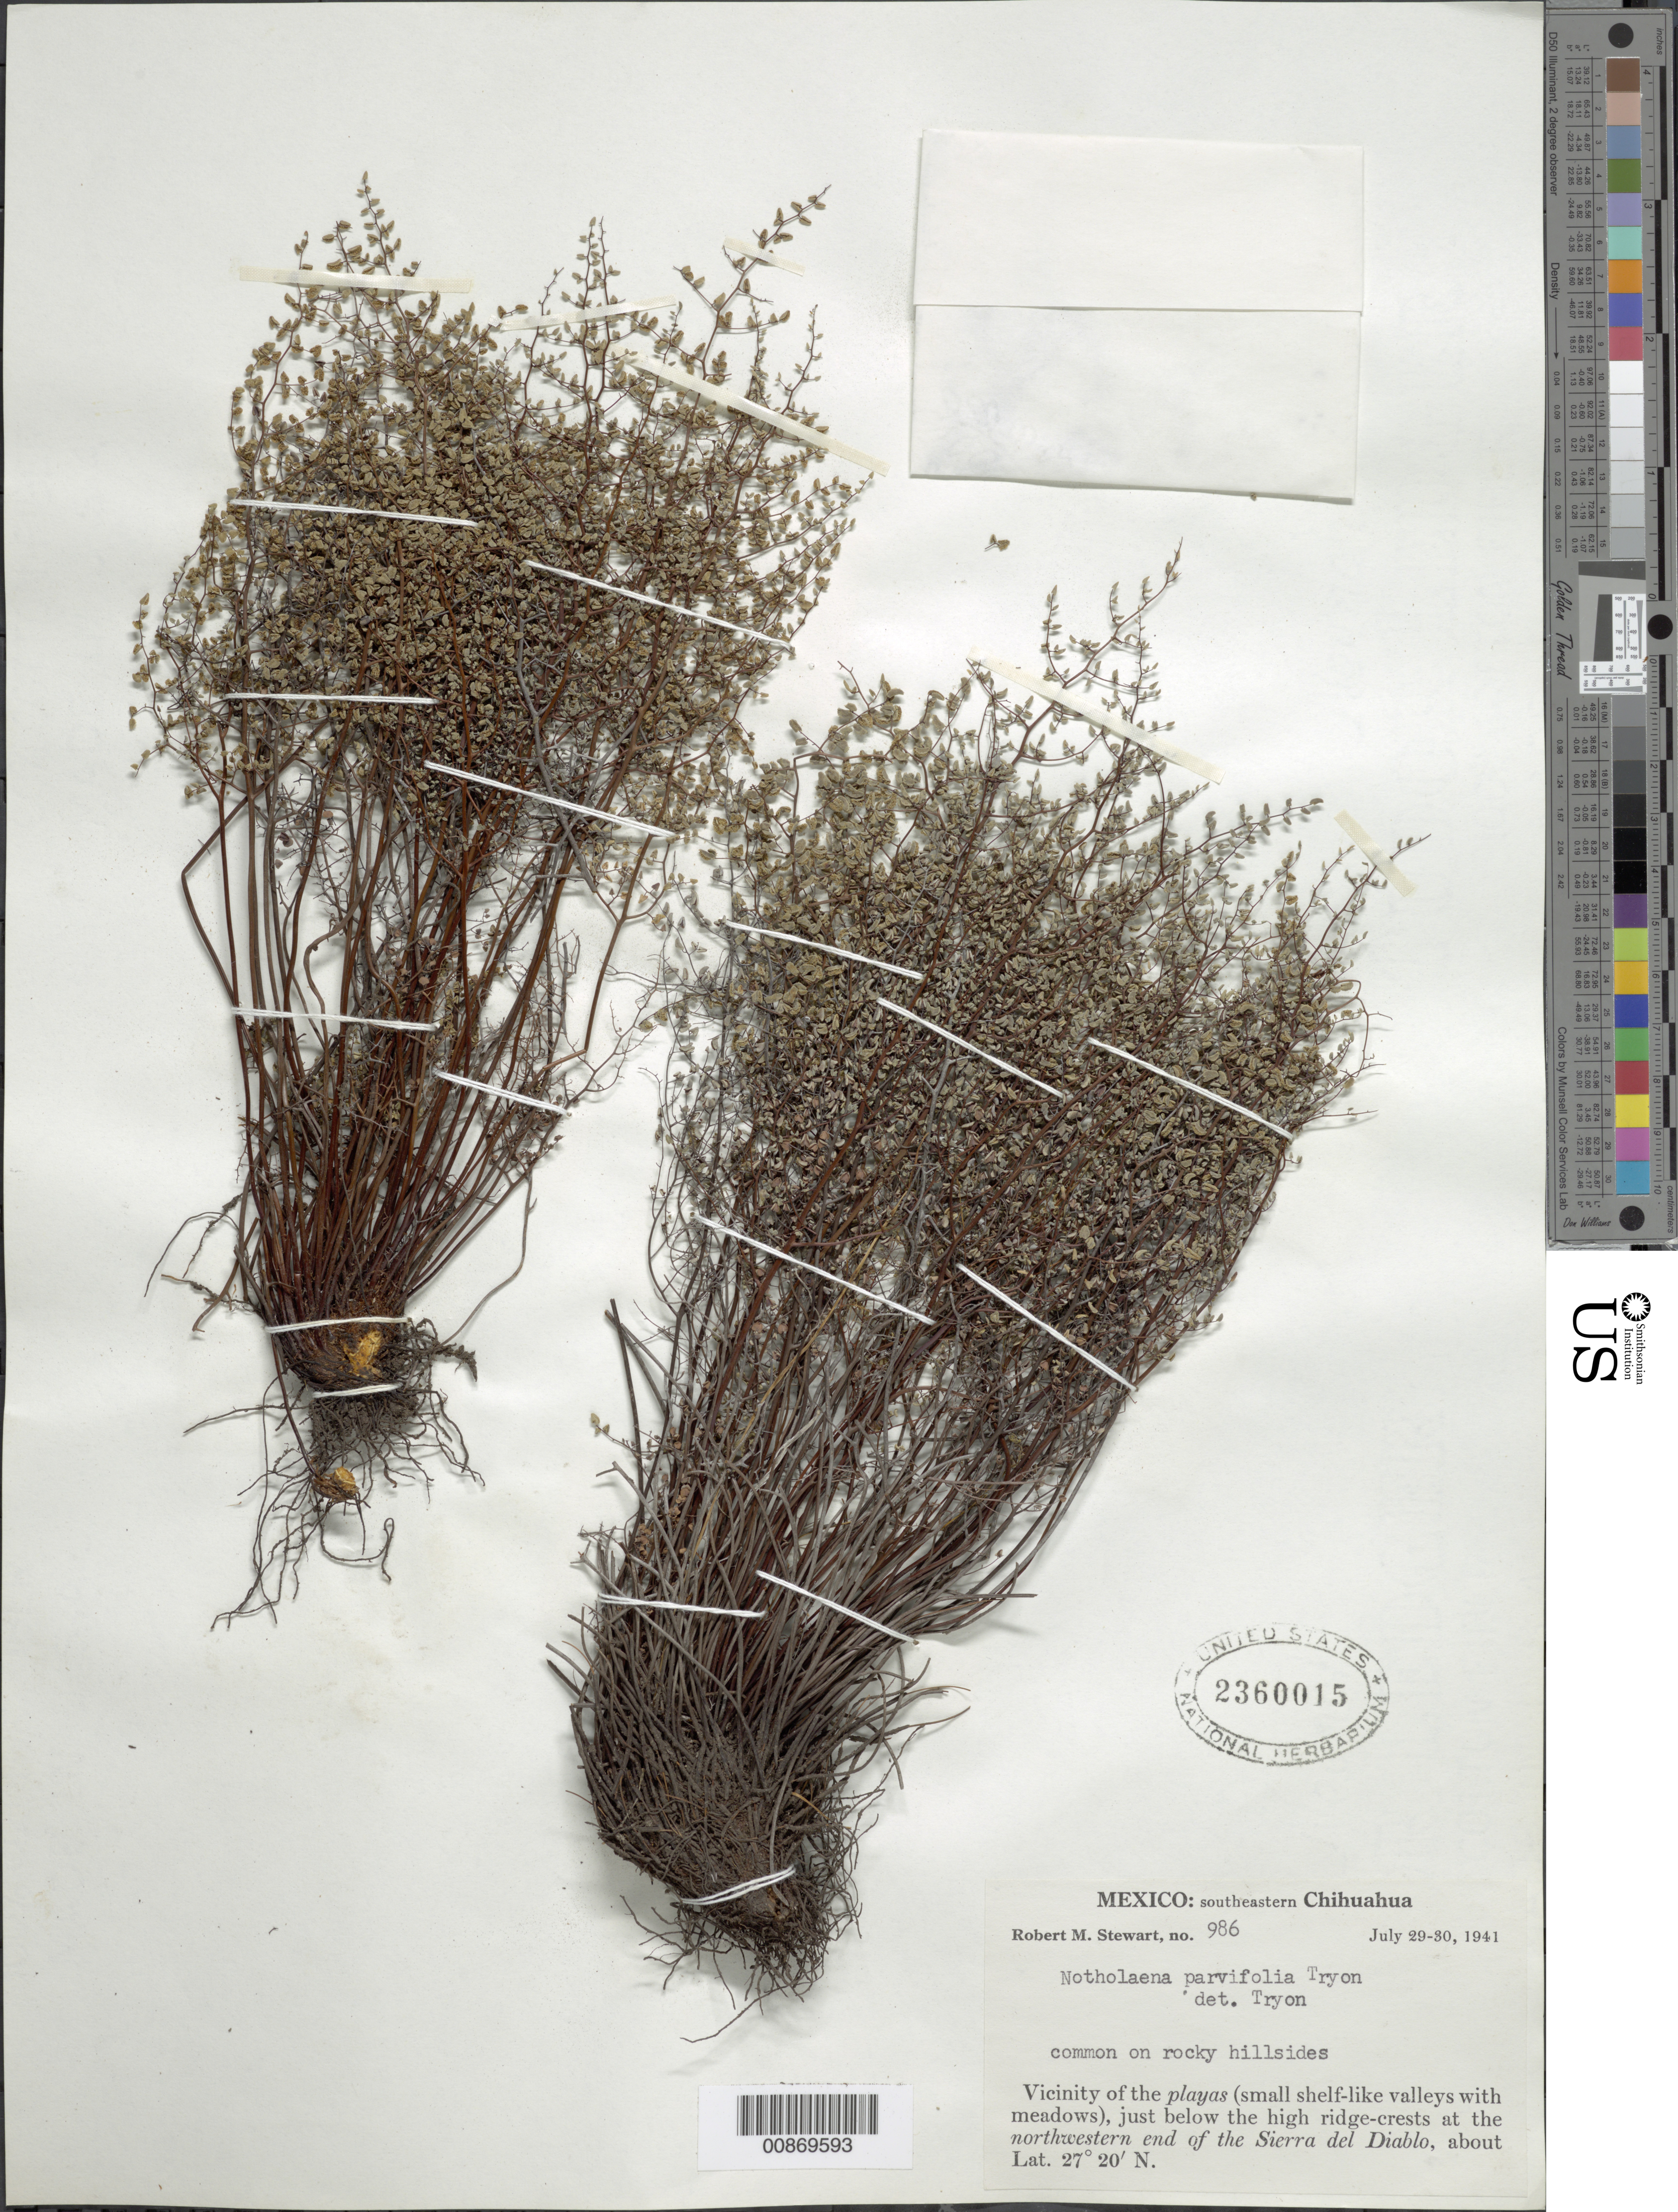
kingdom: Plantae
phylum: Tracheophyta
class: Polypodiopsida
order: Polypodiales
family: Pteridaceae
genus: Argyrochosma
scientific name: Argyrochosma microphylla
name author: (Mett. ex Kuhn) Windham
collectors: R. M. Stewart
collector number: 986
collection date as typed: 29 Jul 1941 to 30 Jul 1941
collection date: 1941-07-29/1941-07-30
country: Mexico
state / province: Chihuahua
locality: Southeastern Chihuahua. Vicinity of Playas (small shelf-like valleys with meadows), just below the high ridge-crests at the northwestern end of the Sierra del Diablo.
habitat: Common on rocky hillsides.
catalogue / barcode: US 2360015